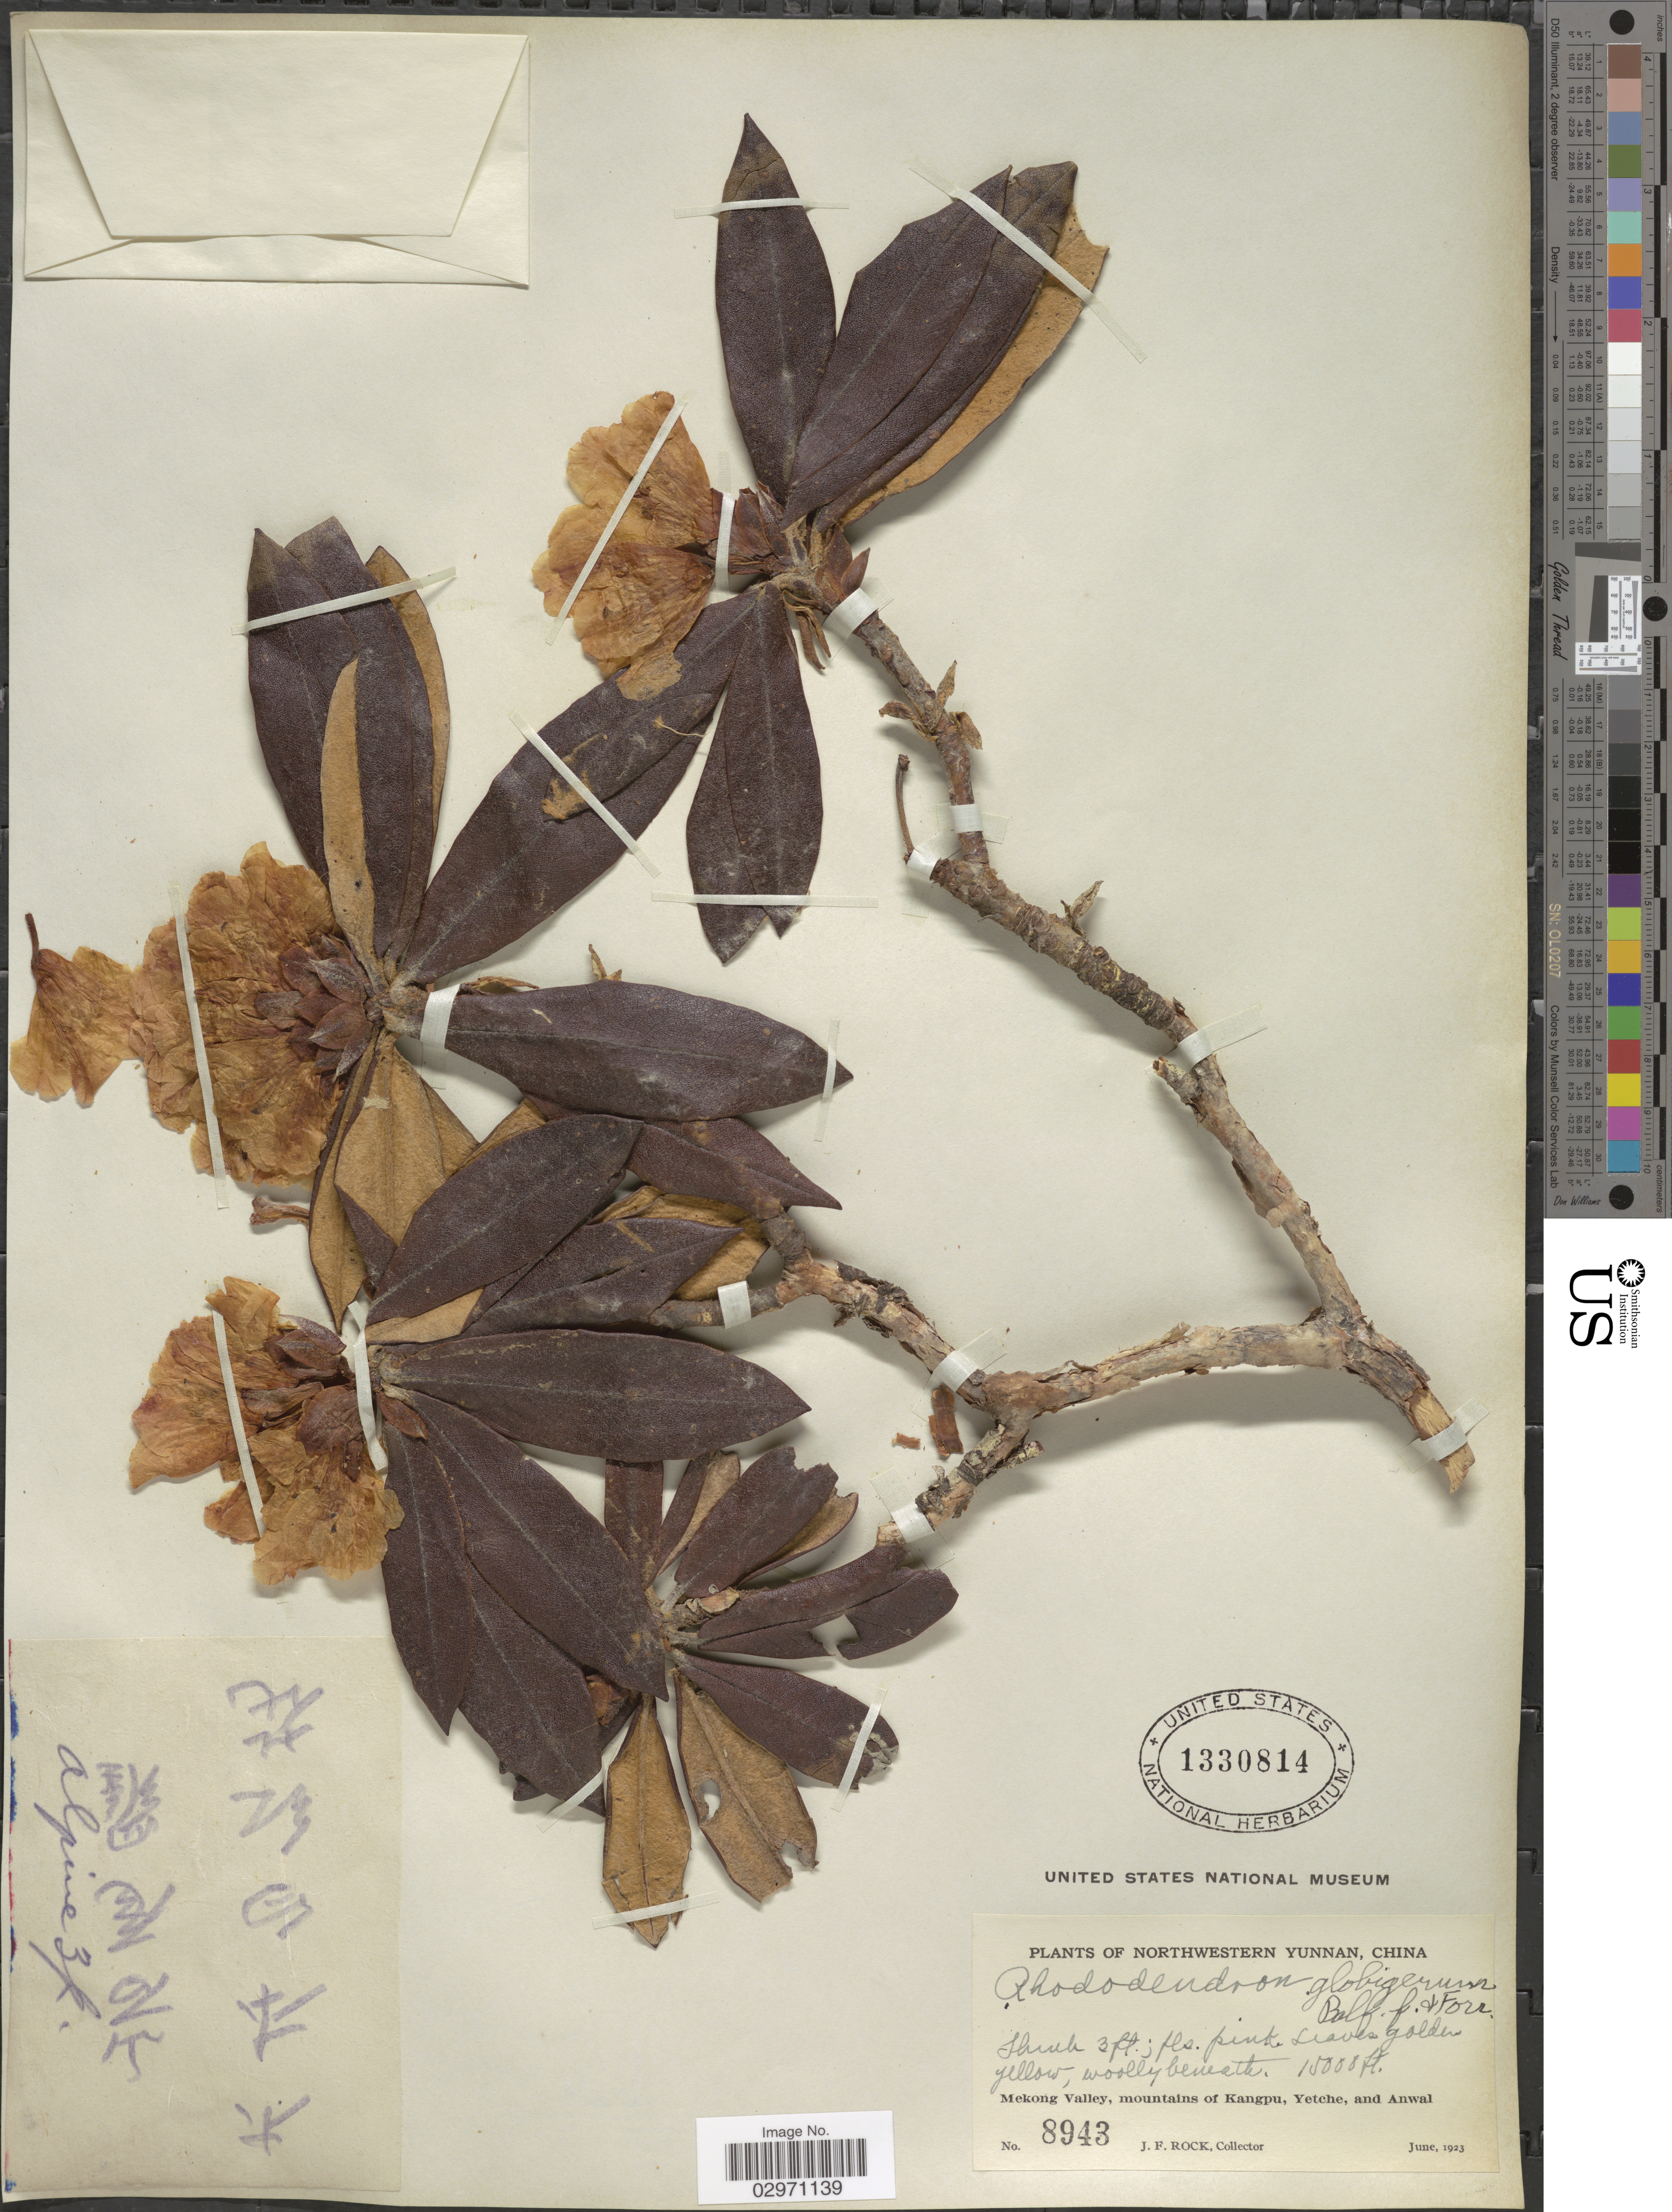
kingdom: Plantae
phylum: Tracheophyta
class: Magnoliopsida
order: Ericales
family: Ericaceae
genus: Rhododendron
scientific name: Rhododendron globigerum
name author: Balf. f. & Forrest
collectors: J. Rock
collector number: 8943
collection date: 1923-06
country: China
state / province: Yunnan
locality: Northwestern Yunnan. Mekong Valley, mountains of Kangpu, Yetche, and Anwal.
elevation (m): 4572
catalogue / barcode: US 1330814